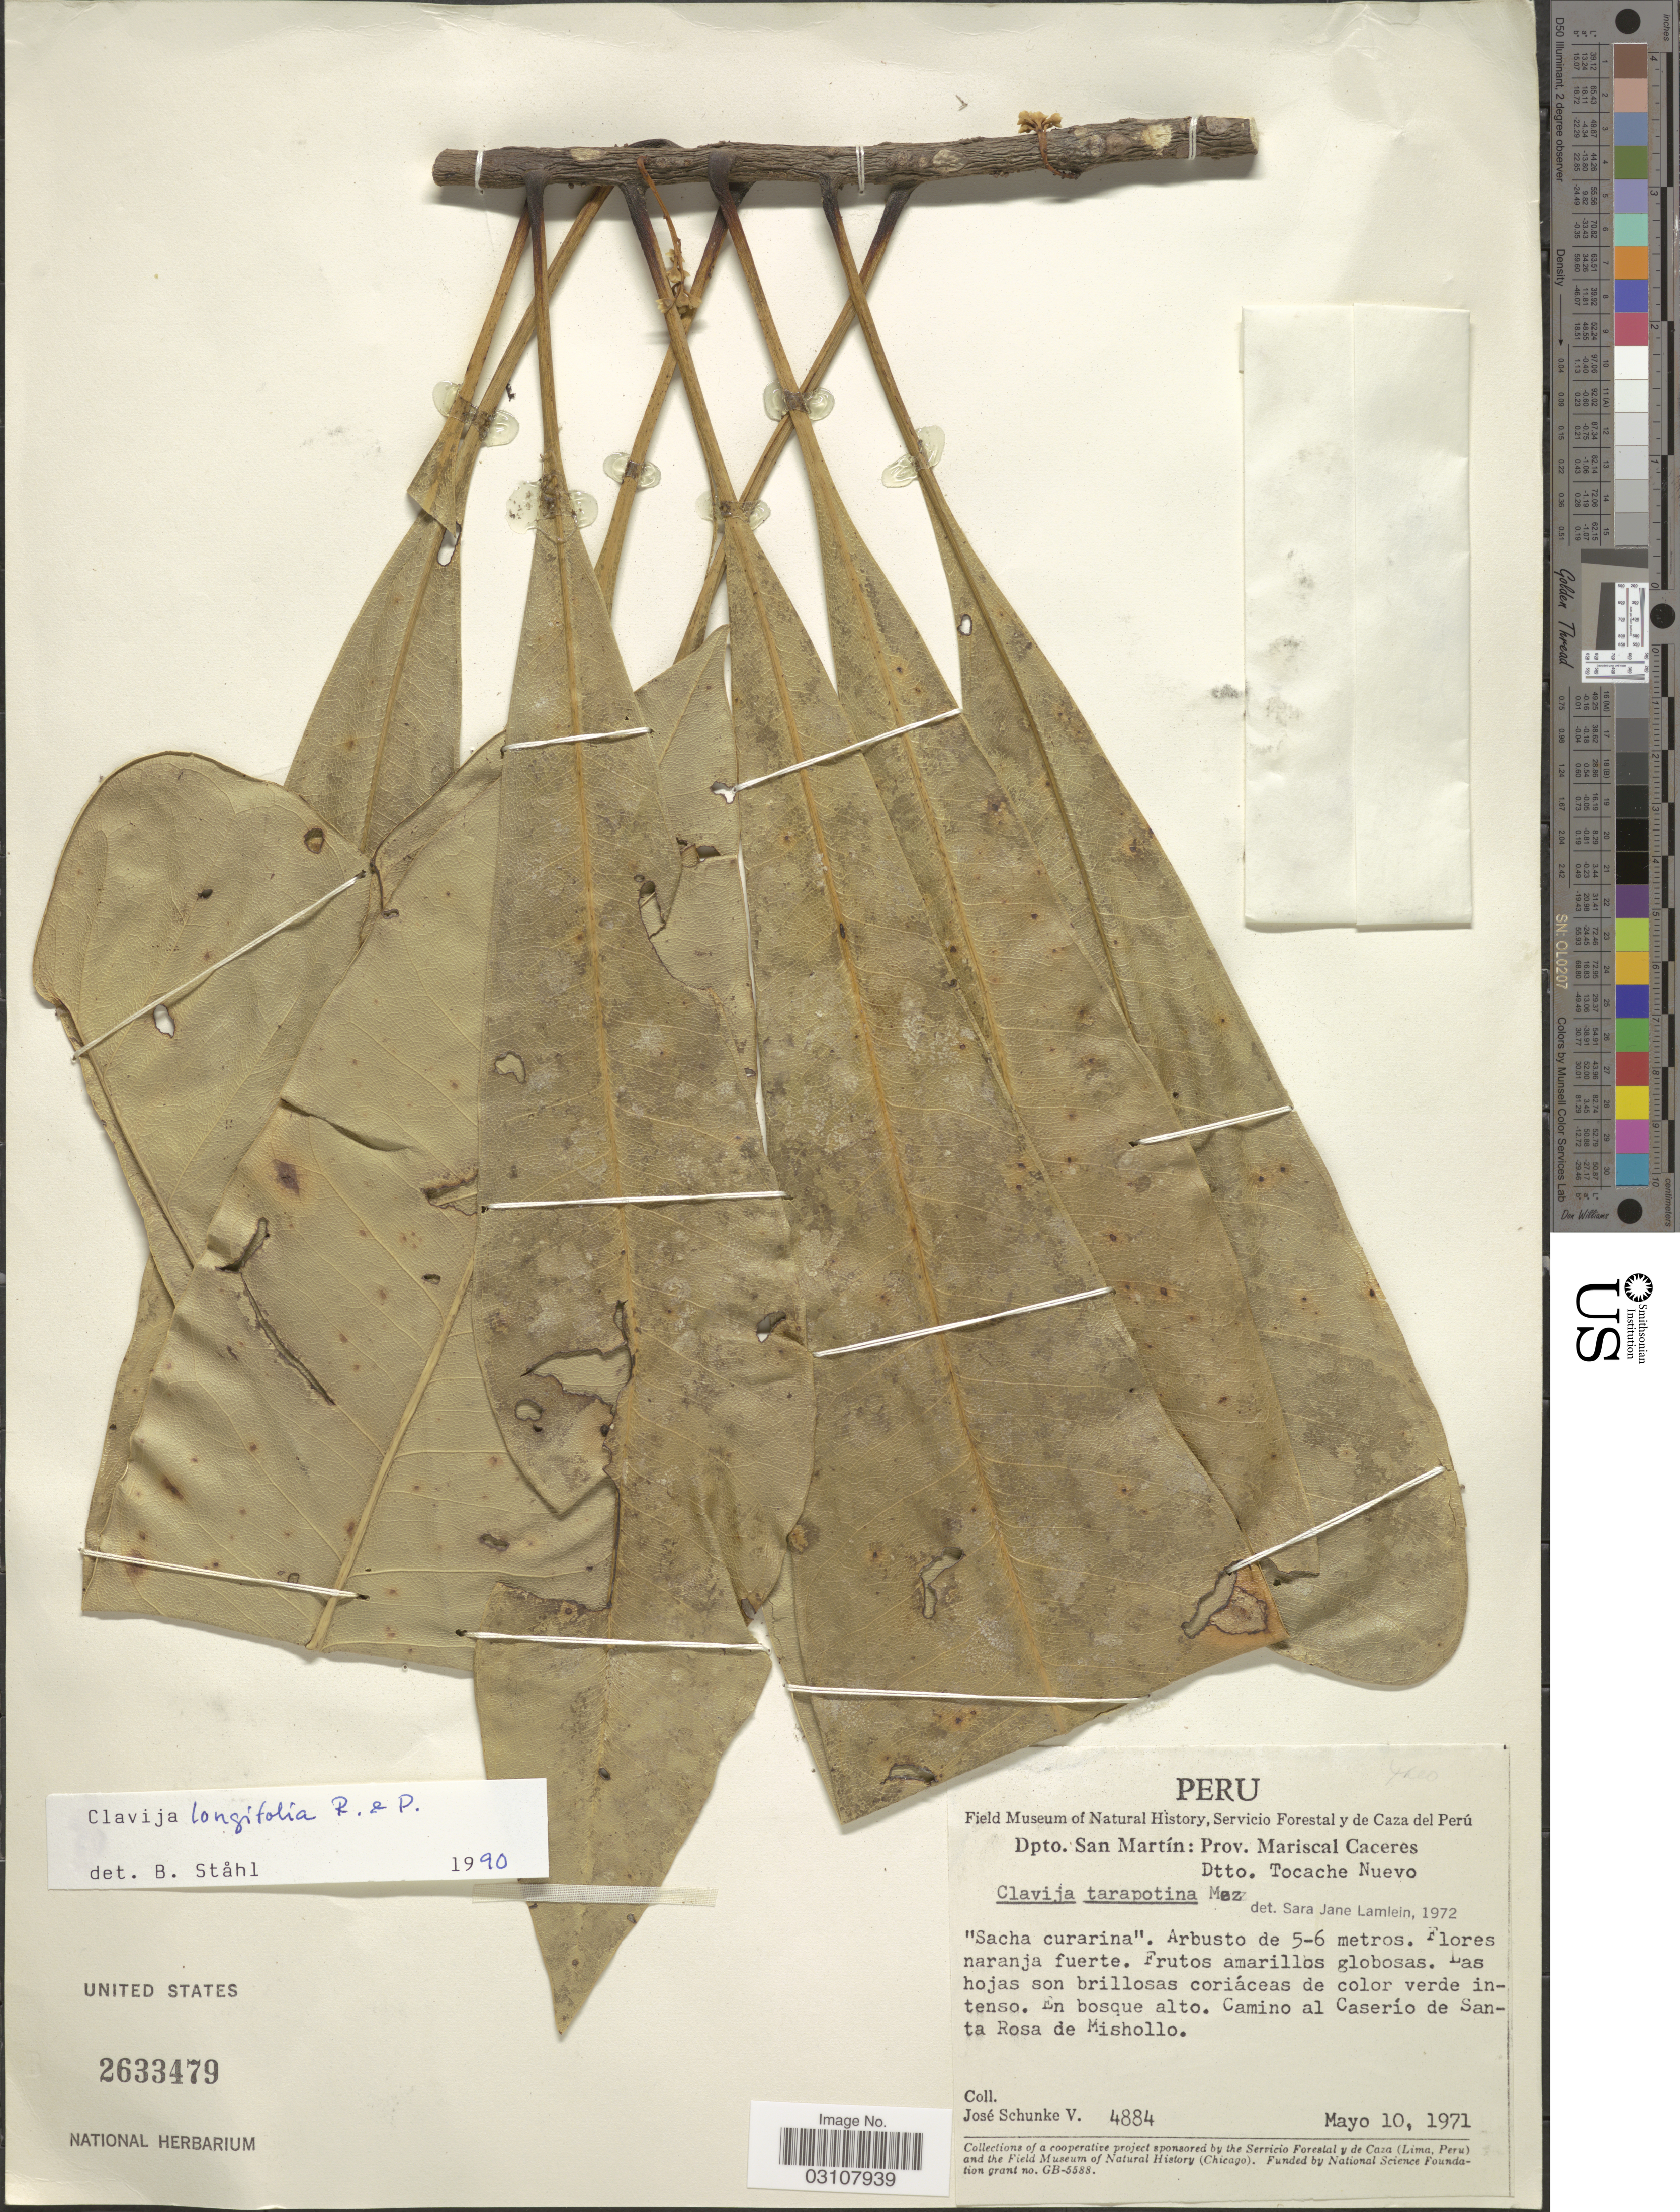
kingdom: Plantae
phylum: Tracheophyta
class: Magnoliopsida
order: Ericales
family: Primulaceae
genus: Clavija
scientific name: Clavija longifolia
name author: (Jacq.) Mez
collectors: J. Schunke Vigo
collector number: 4884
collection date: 1971-05-10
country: Peru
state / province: San Martín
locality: Dpto. San Martín: Prov. Mariscal Caceres. Dtto. Tocache Nuevo. Camino al Caserío de Santa Rosa de Mishollo.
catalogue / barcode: US 2633479